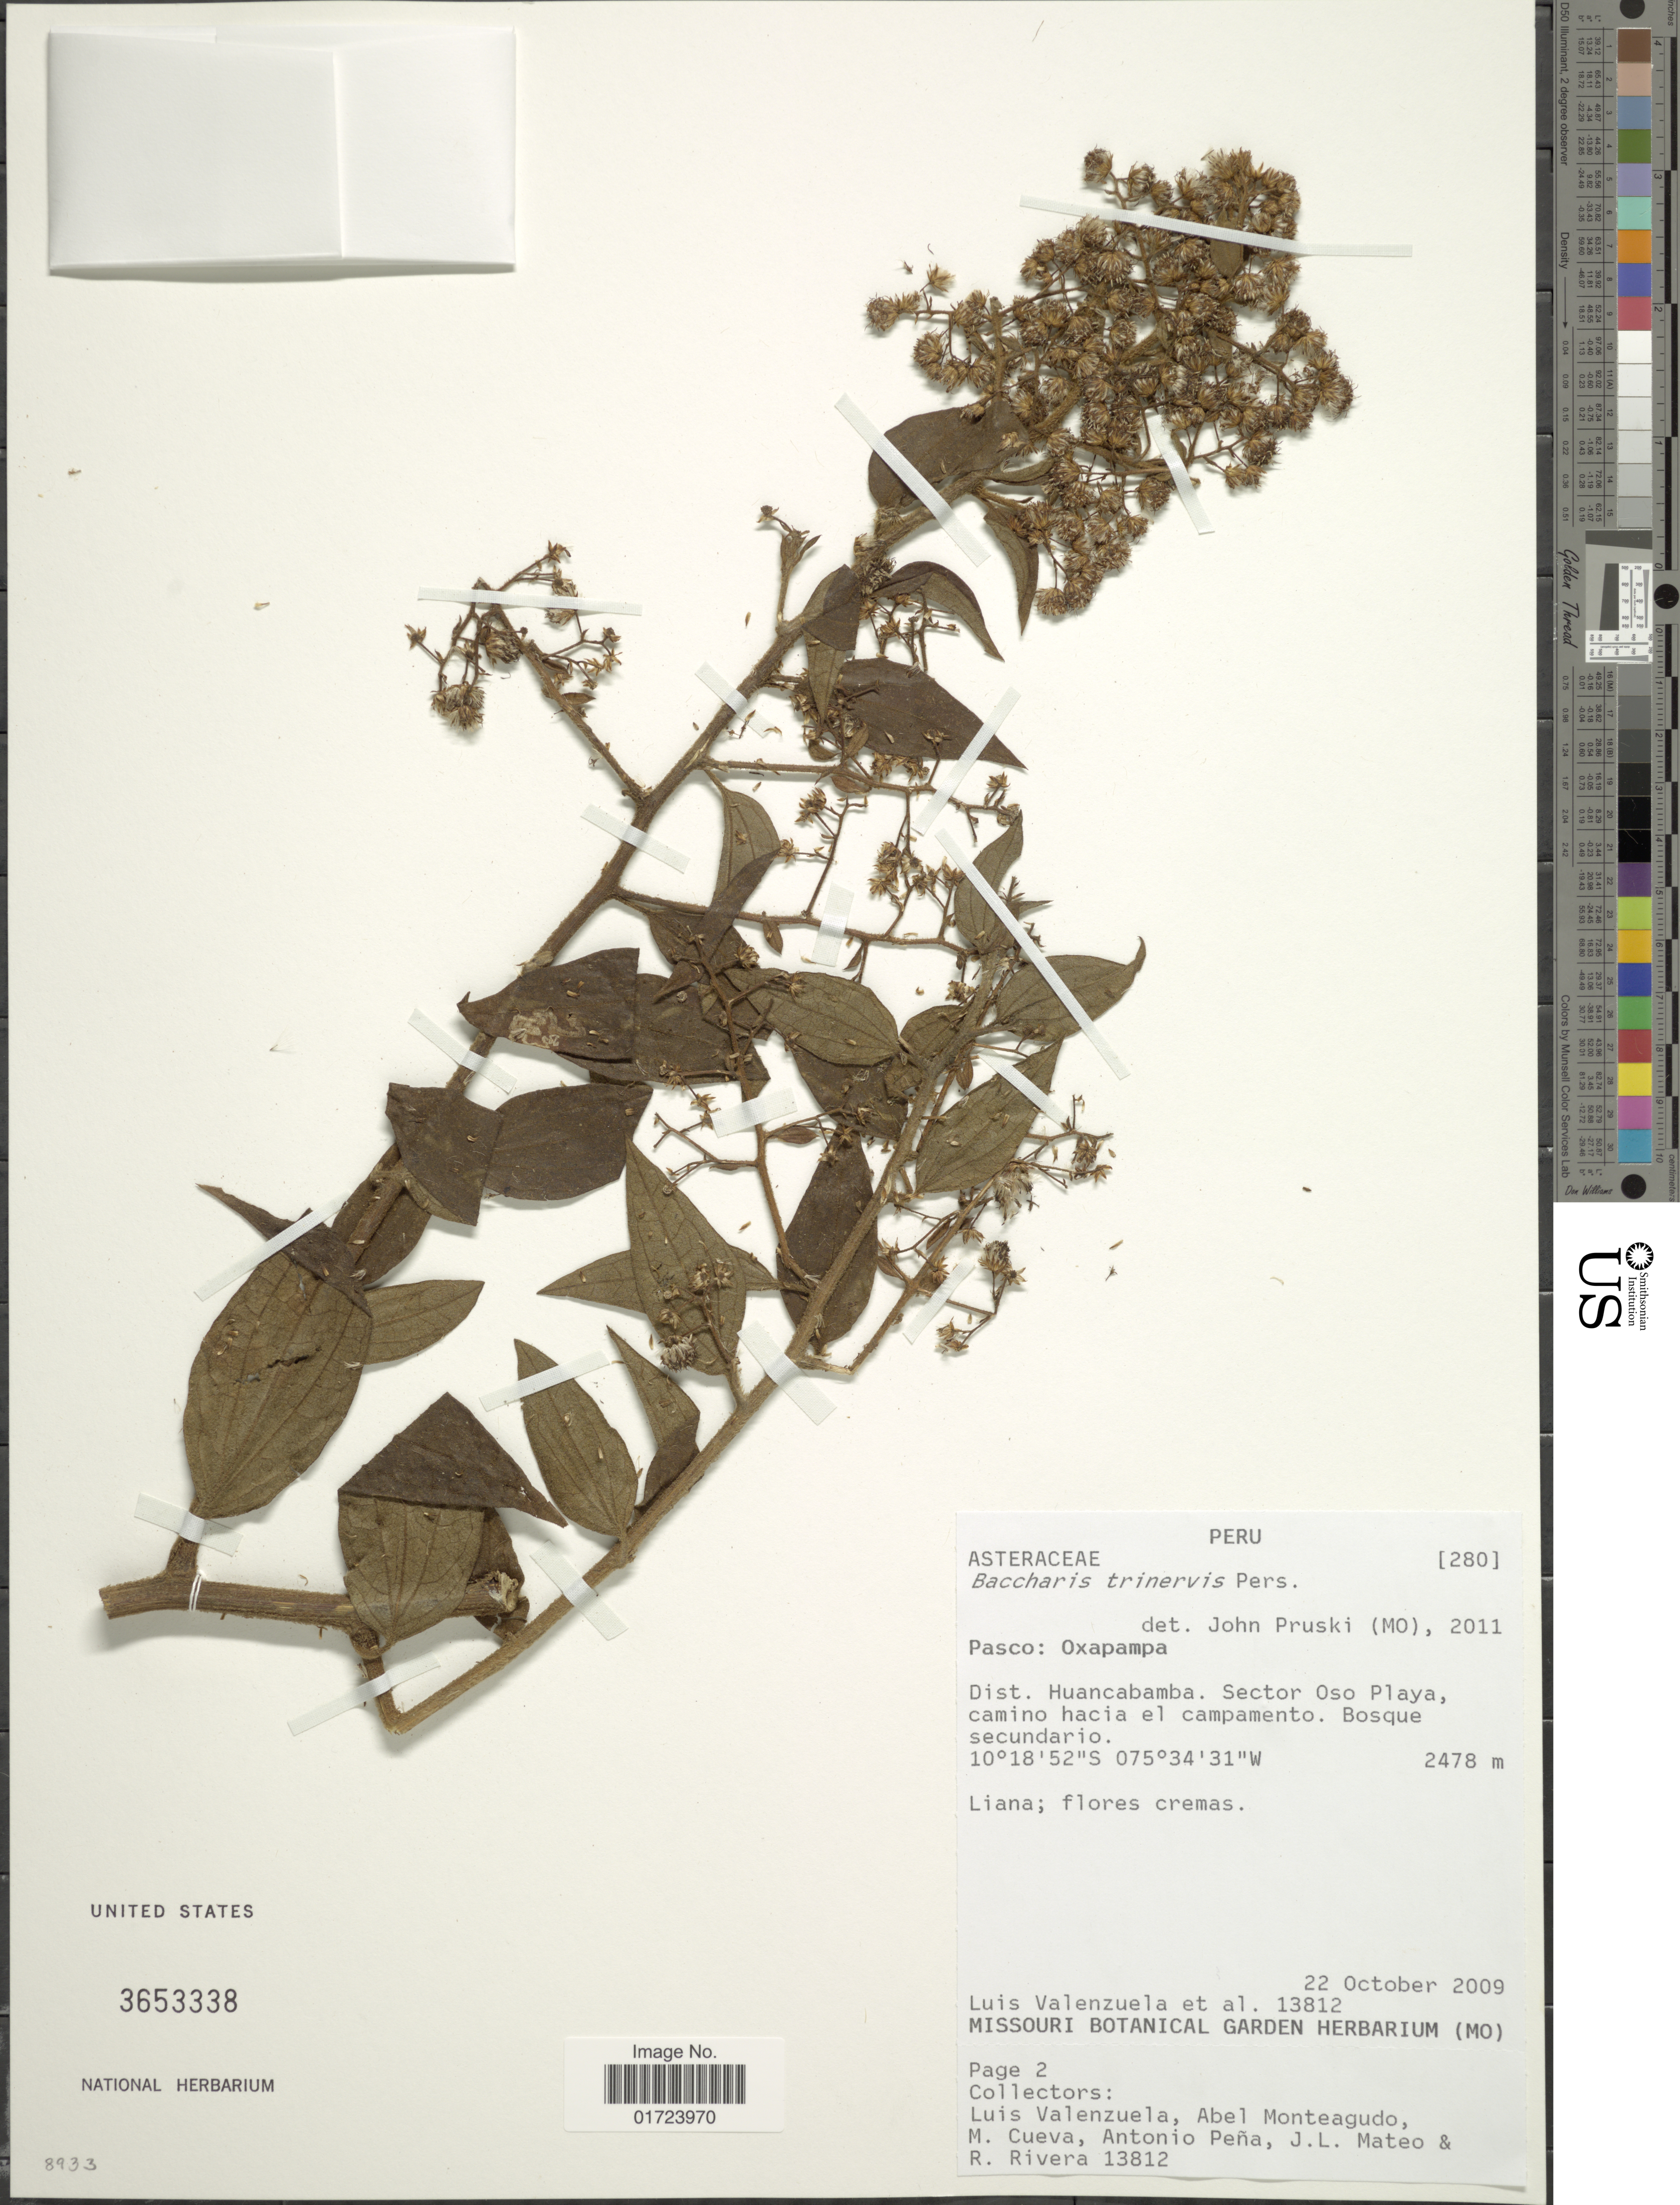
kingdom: Plantae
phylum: Tracheophyta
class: Magnoliopsida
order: Asterales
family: Asteraceae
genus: Baccharis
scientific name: Baccharis trinervis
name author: (Lam.) Pers.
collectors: L. Valenzuela & et al.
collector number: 13812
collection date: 2009-10-22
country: Peru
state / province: Pasco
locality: Dist. Huancabamba, Sector Oso Playa, Camino hacia el campamento.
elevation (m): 2478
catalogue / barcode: US 3653338